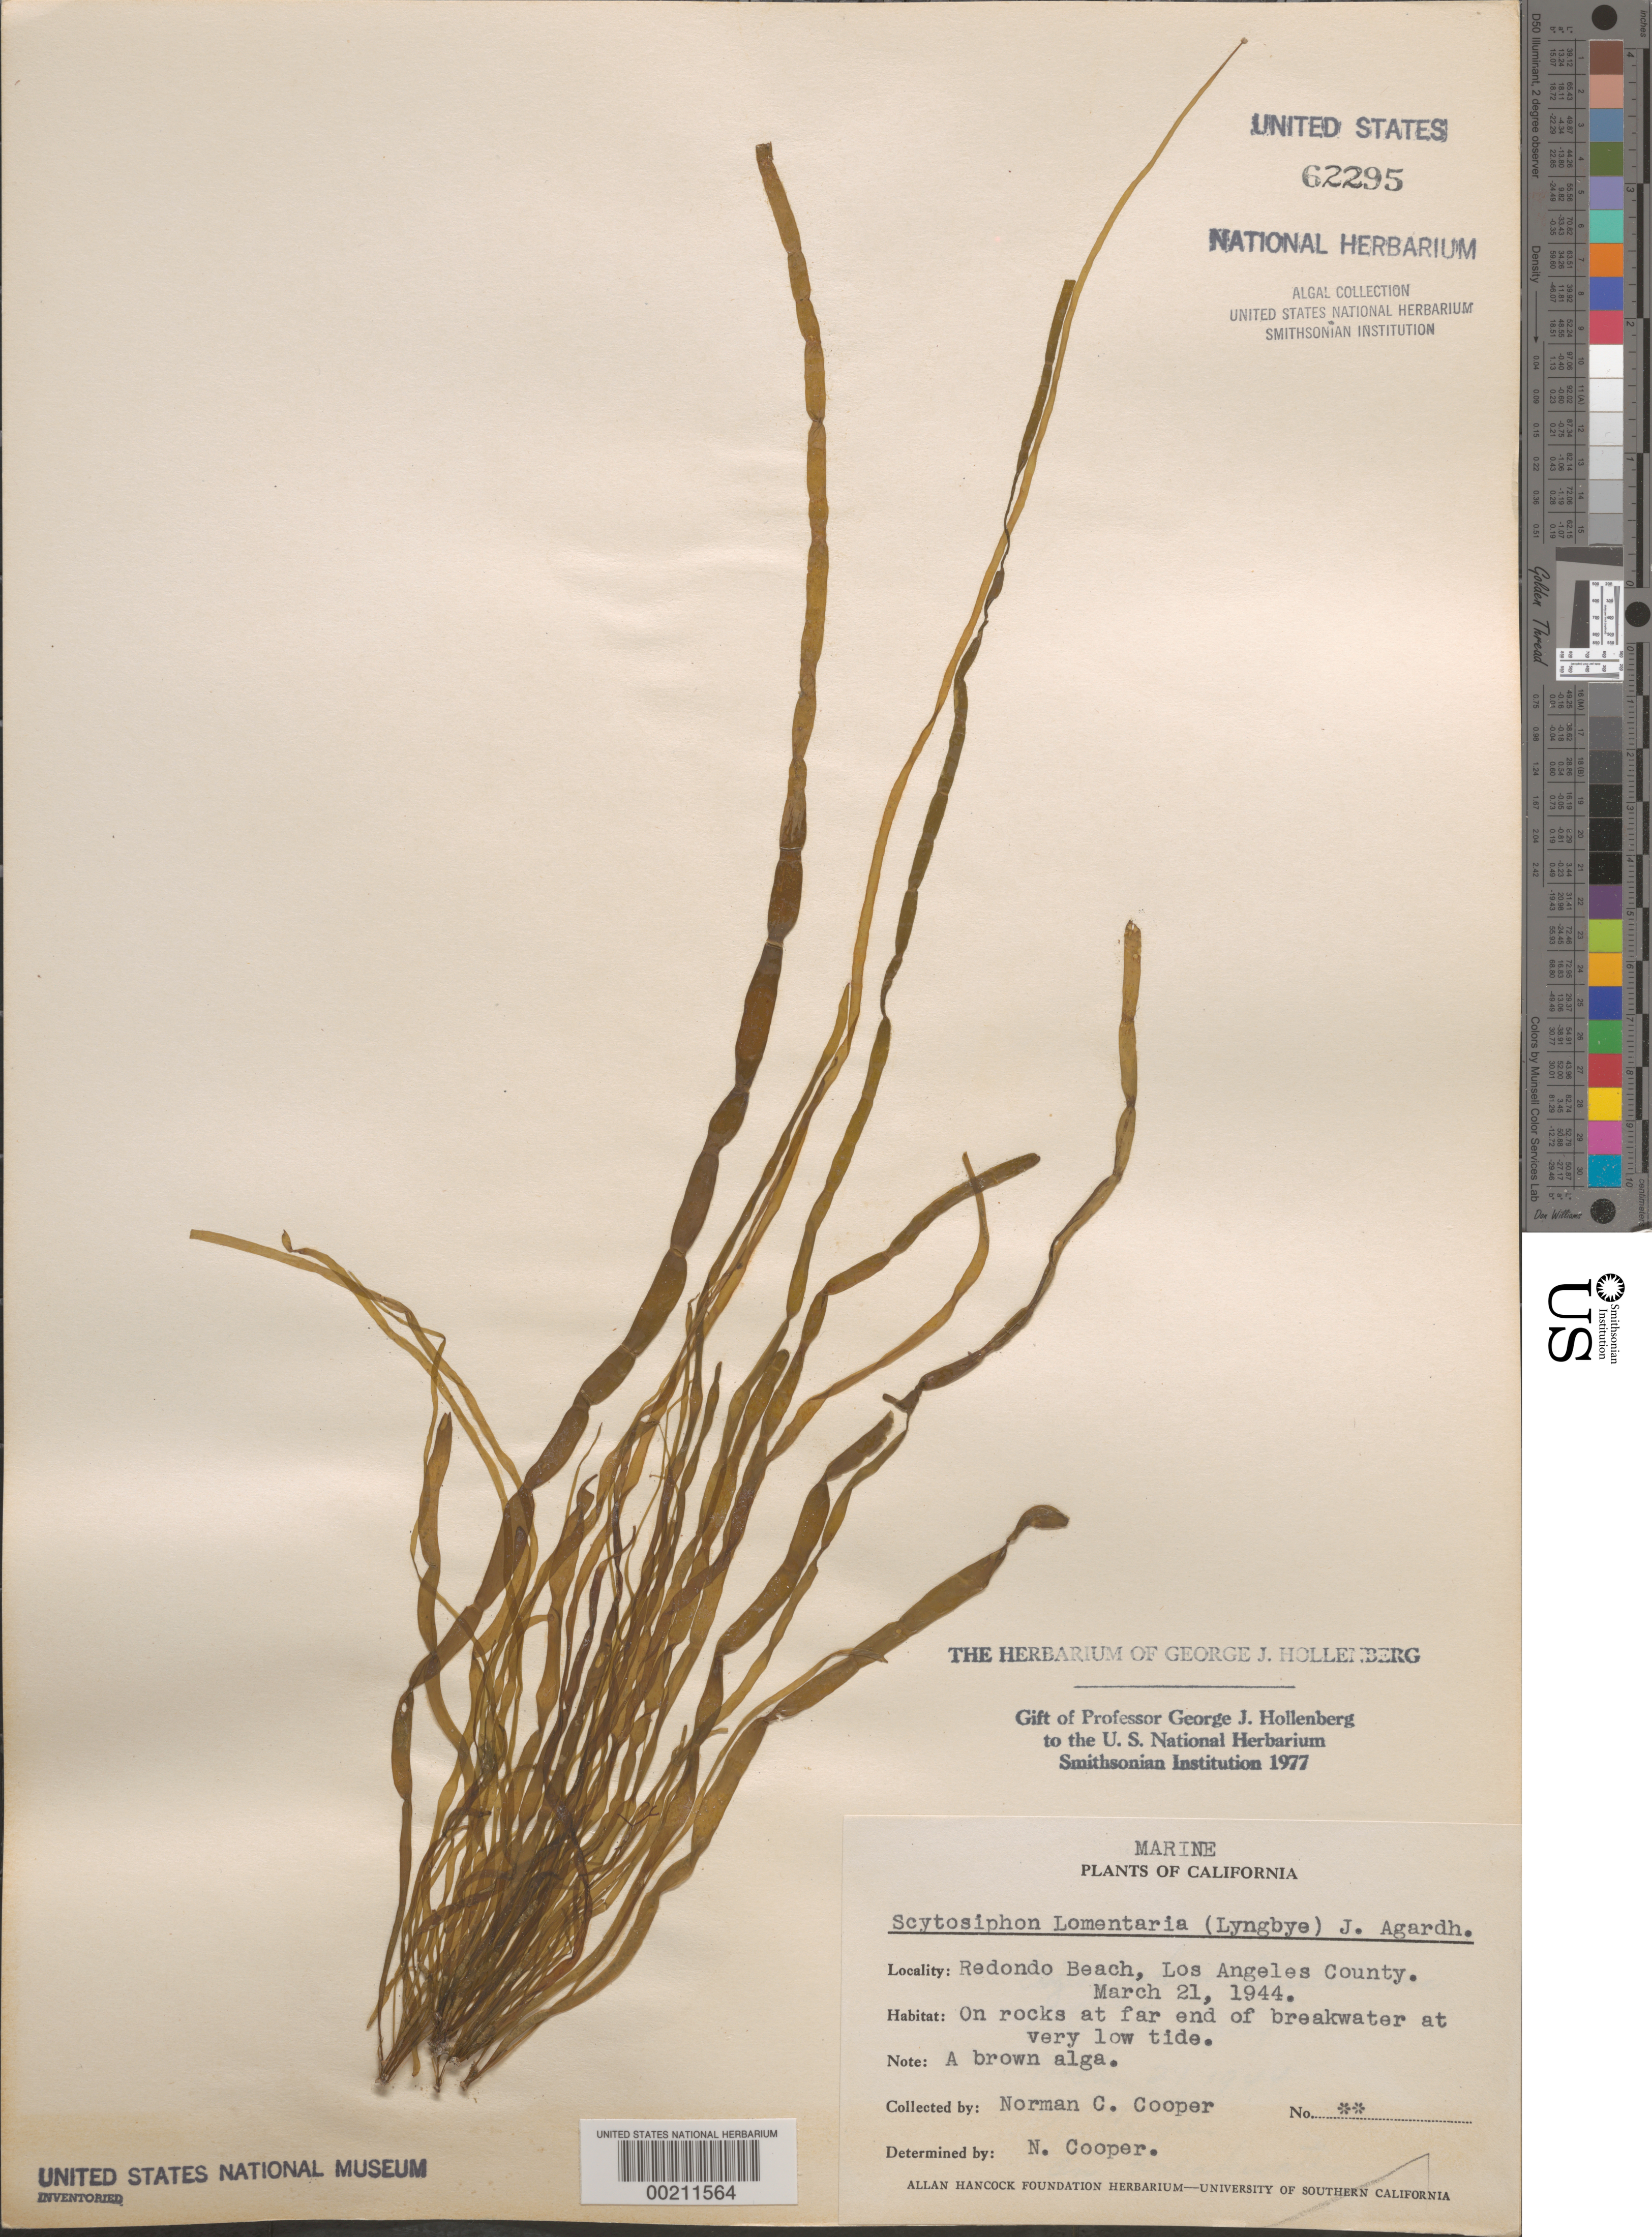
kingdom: Chromista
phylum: Ochrophyta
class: Phaeophyceae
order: Scytosiphonales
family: Scytosiphonaceae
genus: Scytosiphon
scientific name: Scytosiphon lomentaria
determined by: Cooper, N. C.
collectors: N. Cooper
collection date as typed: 21 Mar 1944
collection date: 1944-03-21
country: United States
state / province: California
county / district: Los Angeles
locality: Redondo Beach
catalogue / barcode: US 62295